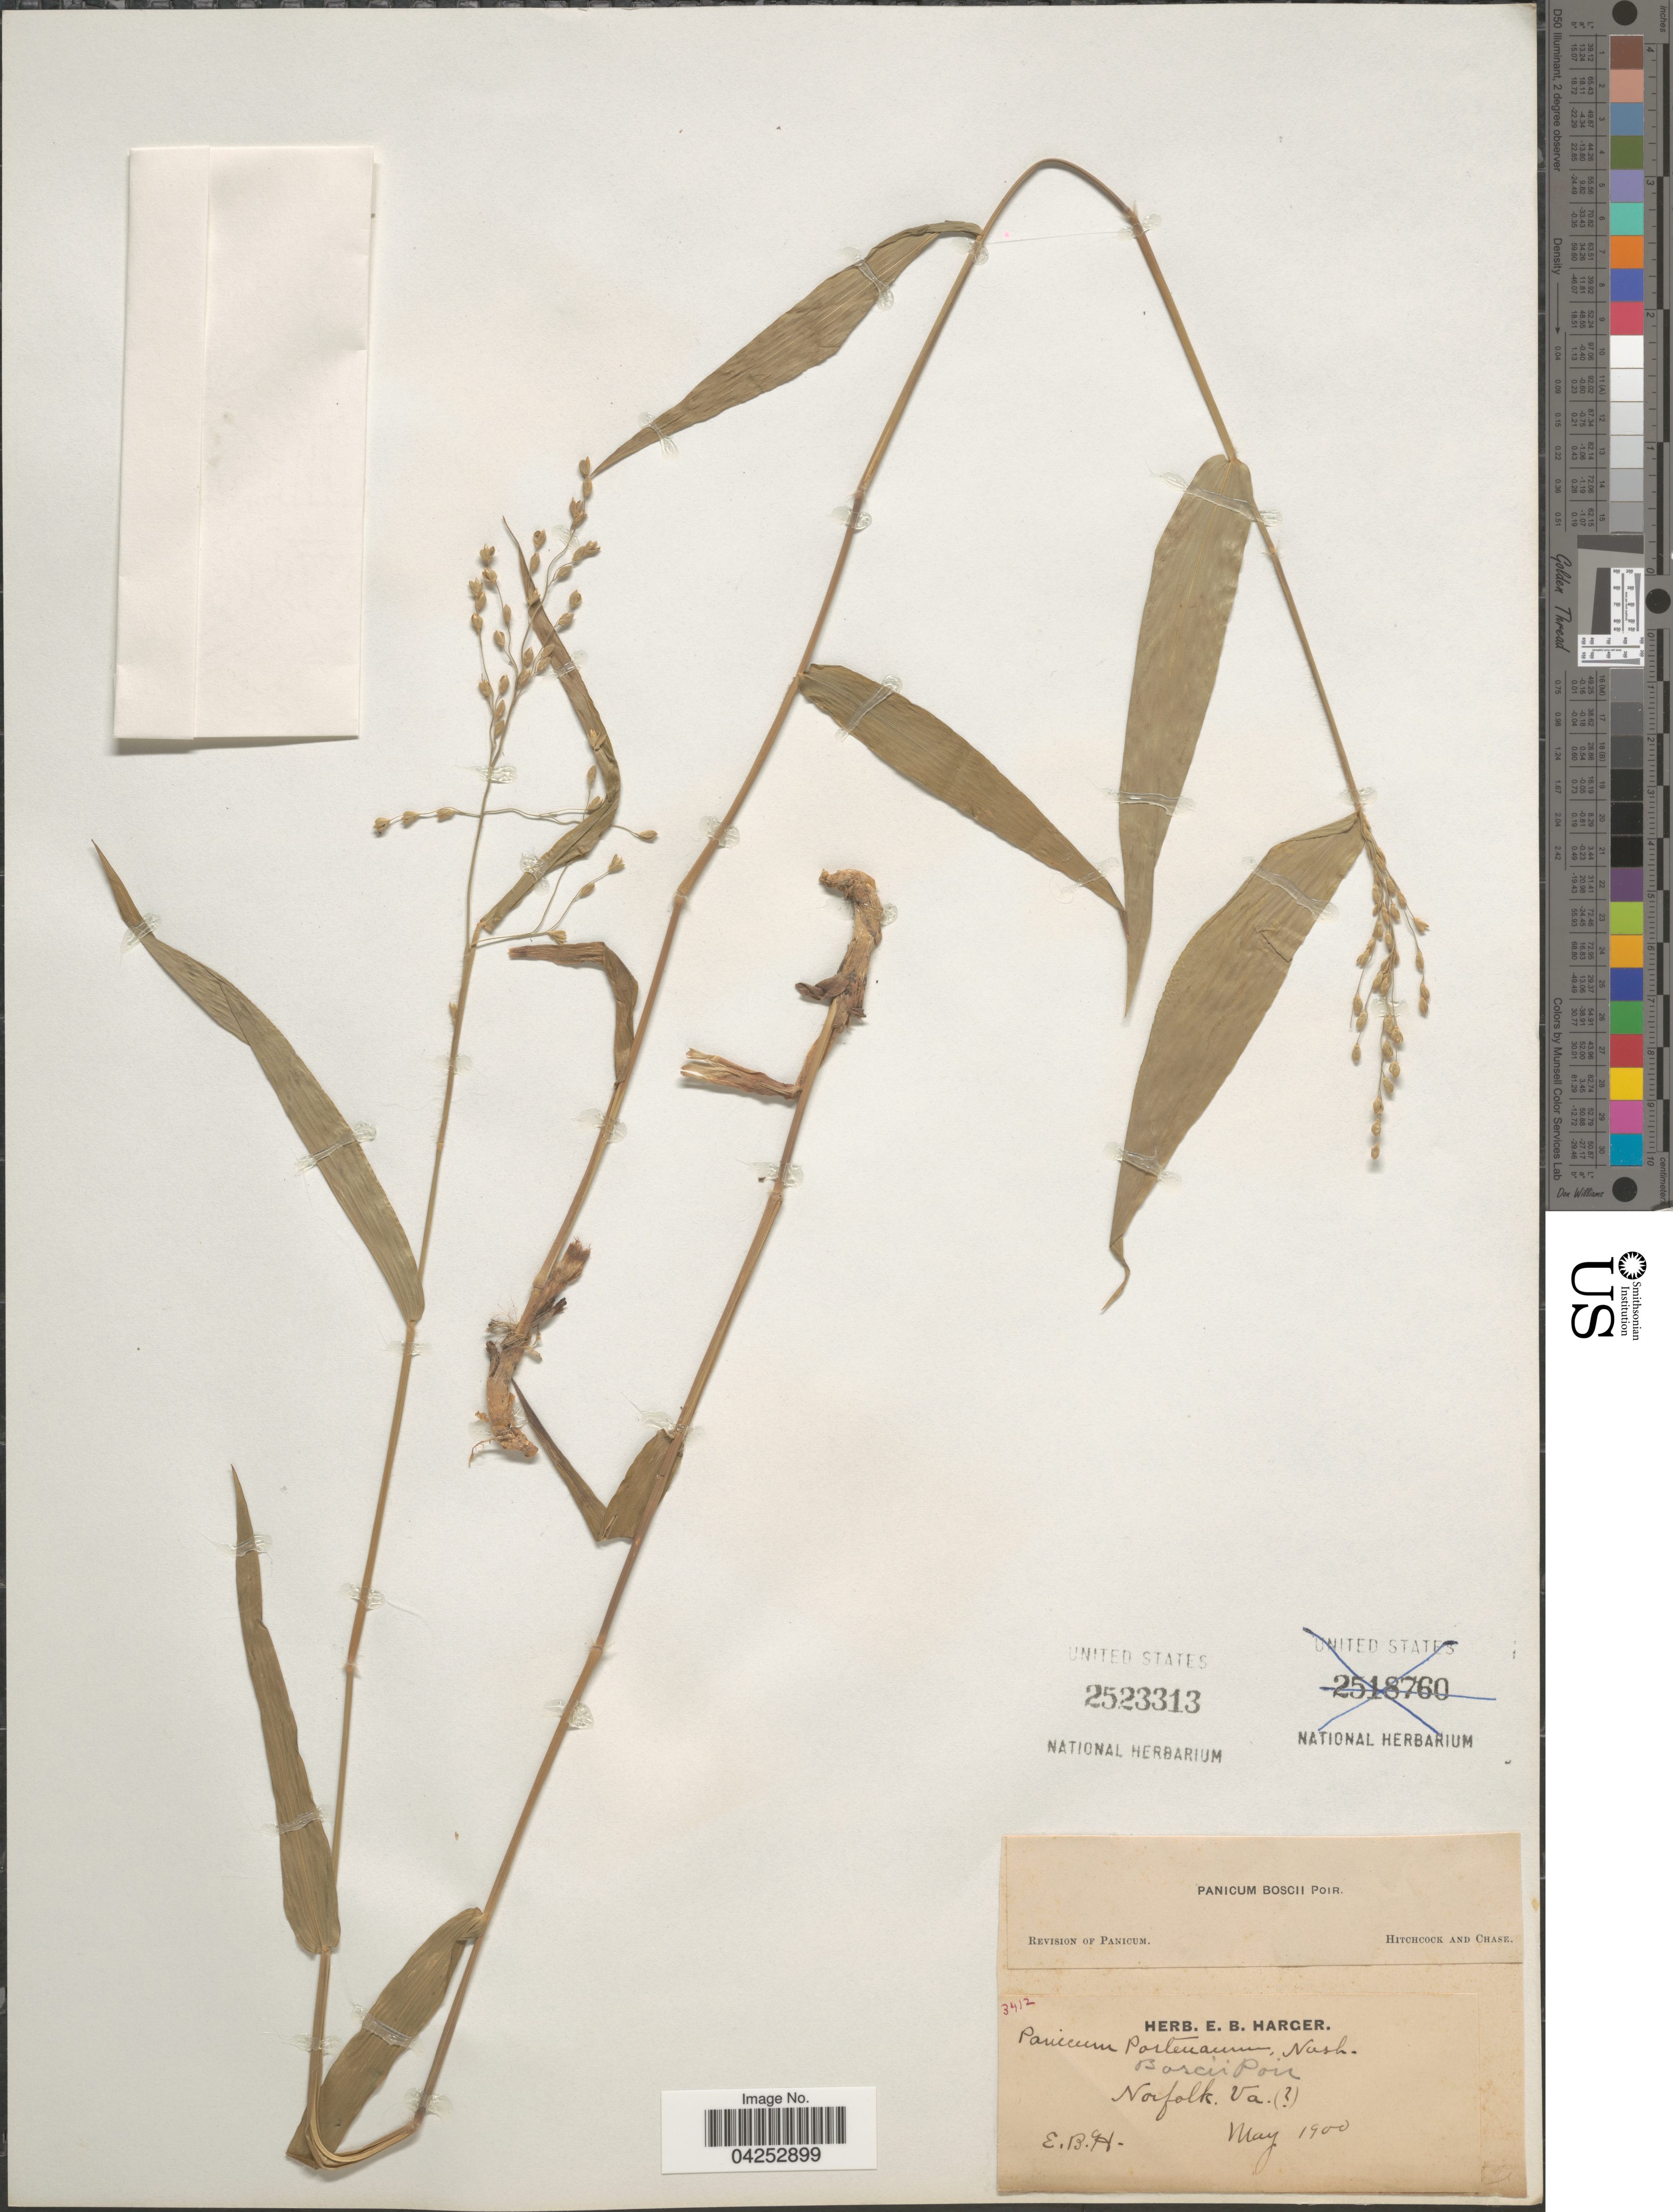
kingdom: Plantae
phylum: Tracheophyta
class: Liliopsida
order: Poales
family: Poaceae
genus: Dichanthelium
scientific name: Dichanthelium boscii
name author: (Poir.) Gould & C.A. Clark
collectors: E. B. Harger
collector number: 3412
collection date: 1900-05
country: United States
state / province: Virginia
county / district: City of Norfolk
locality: Norfolk.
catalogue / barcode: US 2523313